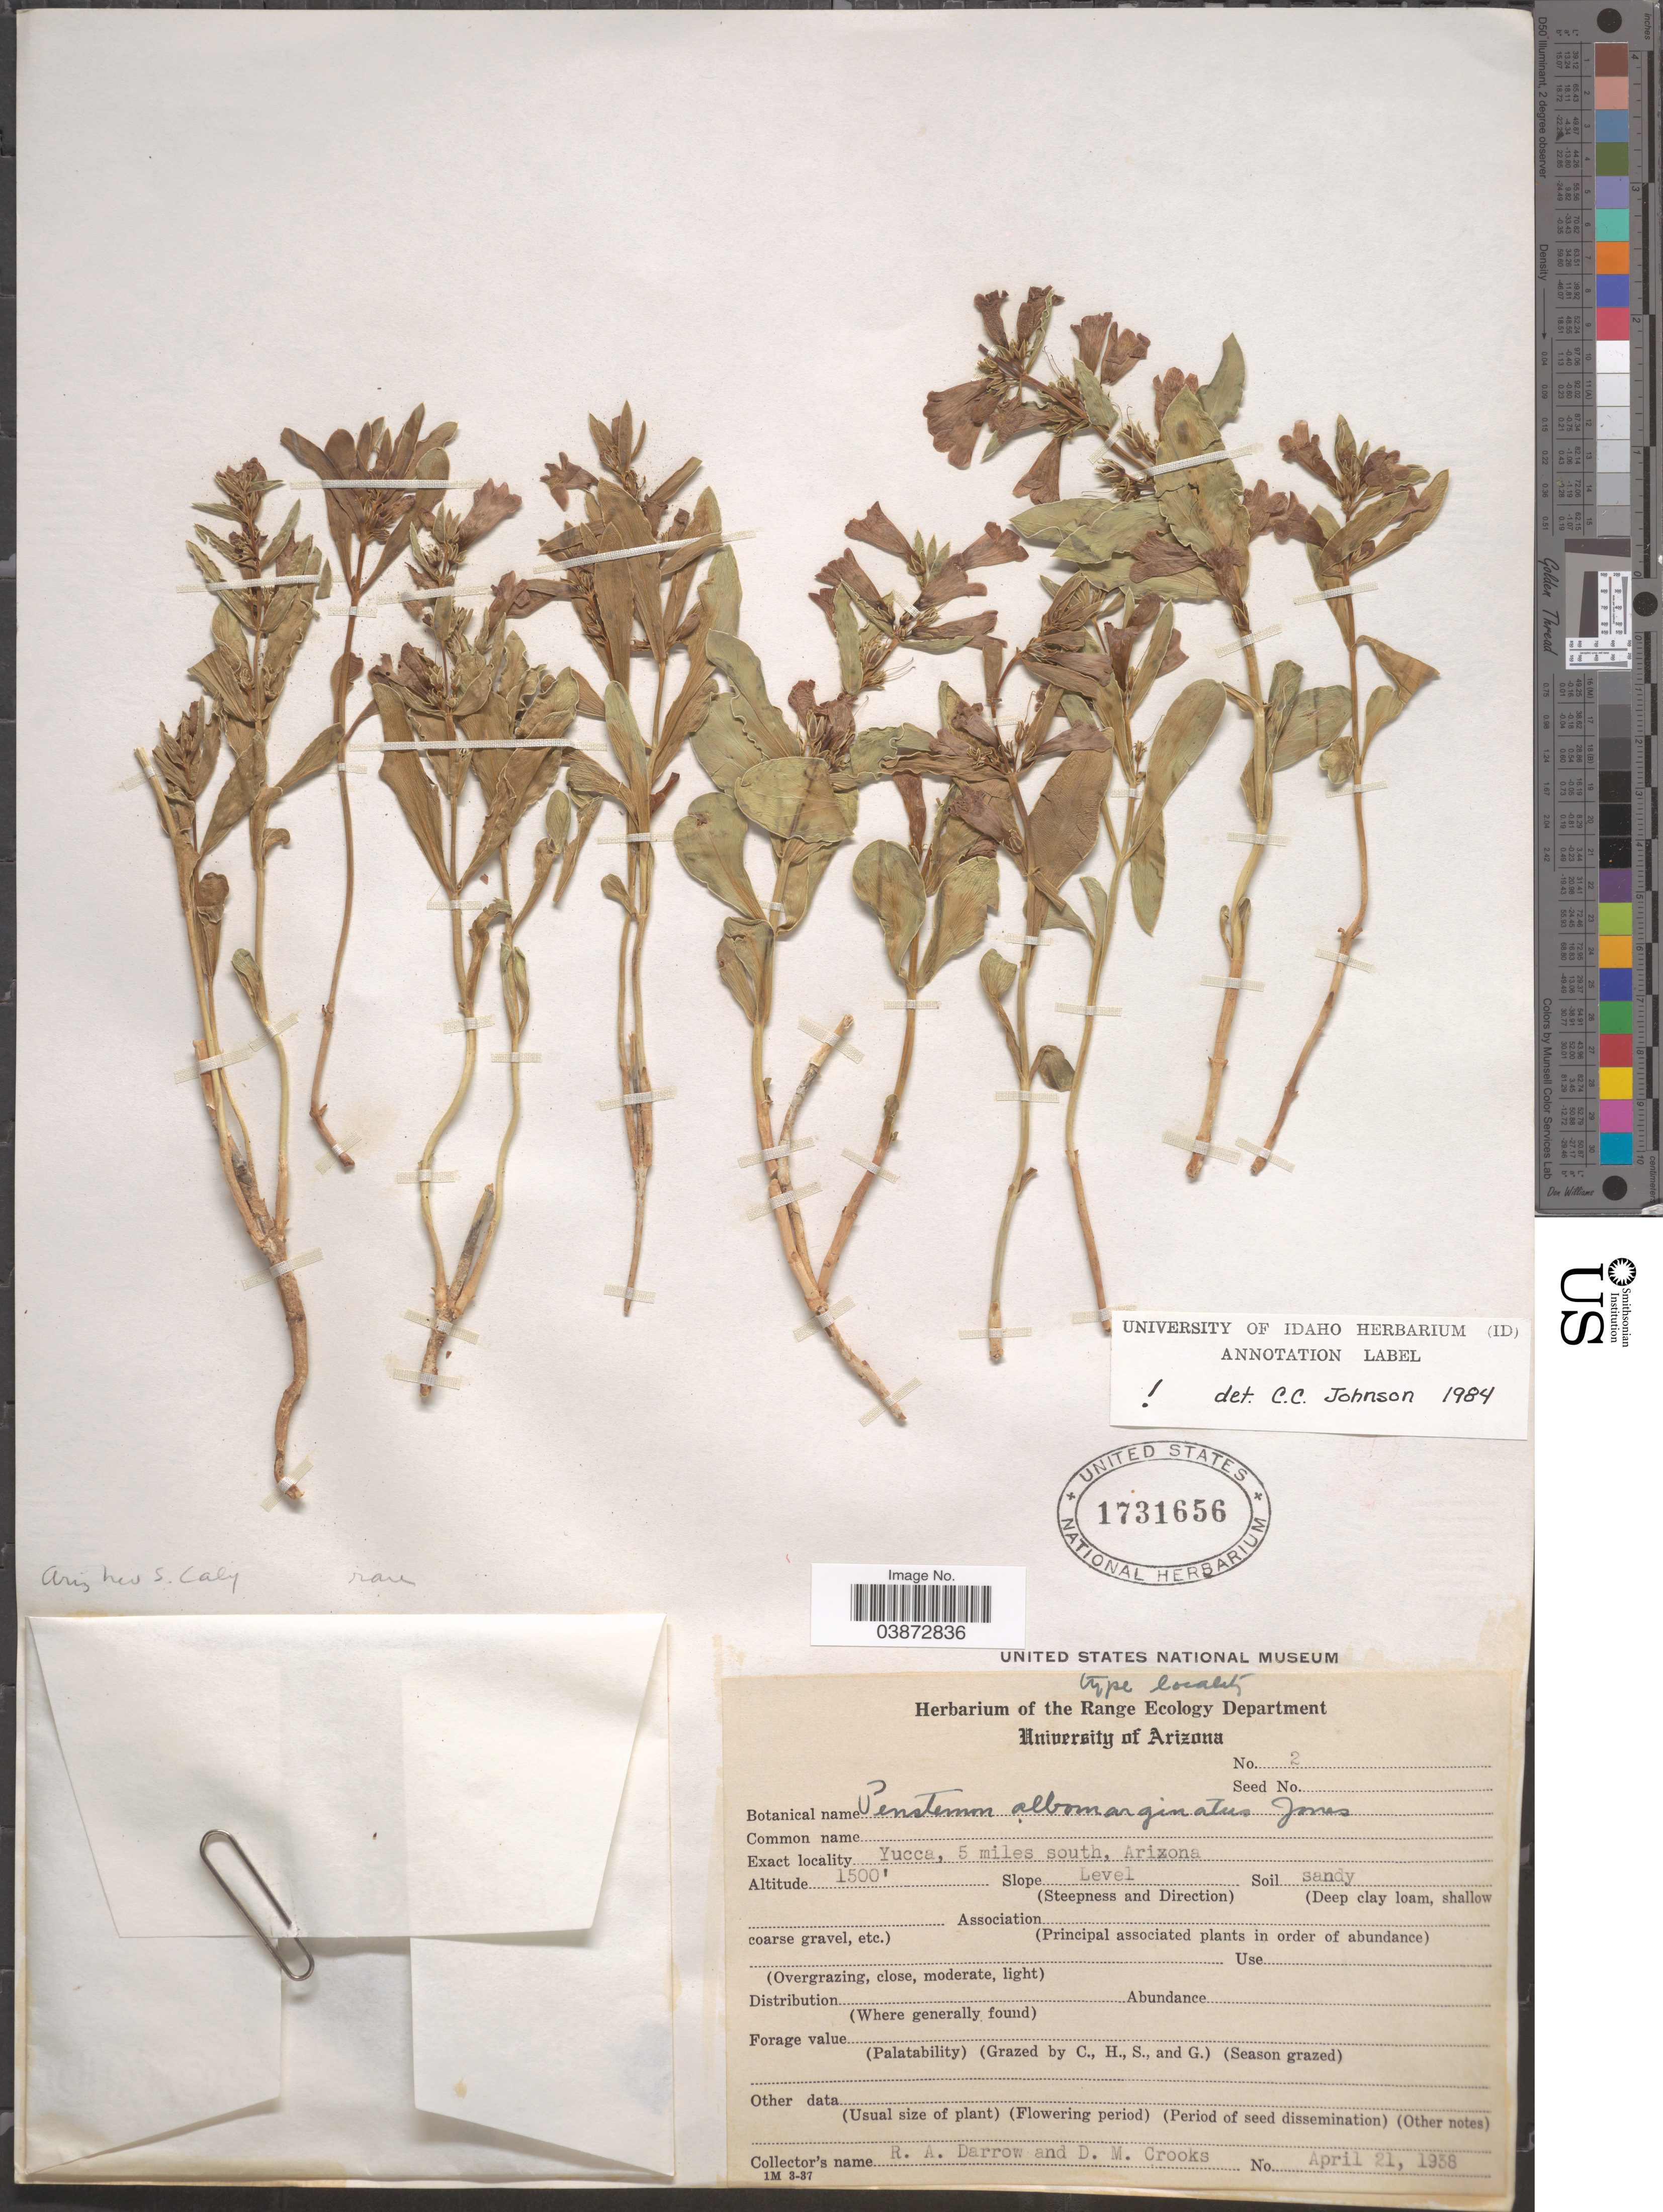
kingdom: Plantae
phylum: Tracheophyta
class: Magnoliopsida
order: Lamiales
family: Plantaginaceae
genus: Penstemon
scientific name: Penstemon albomarginatus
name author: M.E. Jones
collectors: R. A. Darrow & D. Crooks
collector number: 2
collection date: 1938-04-21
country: United States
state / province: Arizona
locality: Yucca, 5 miles south.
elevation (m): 457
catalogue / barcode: US 1731656